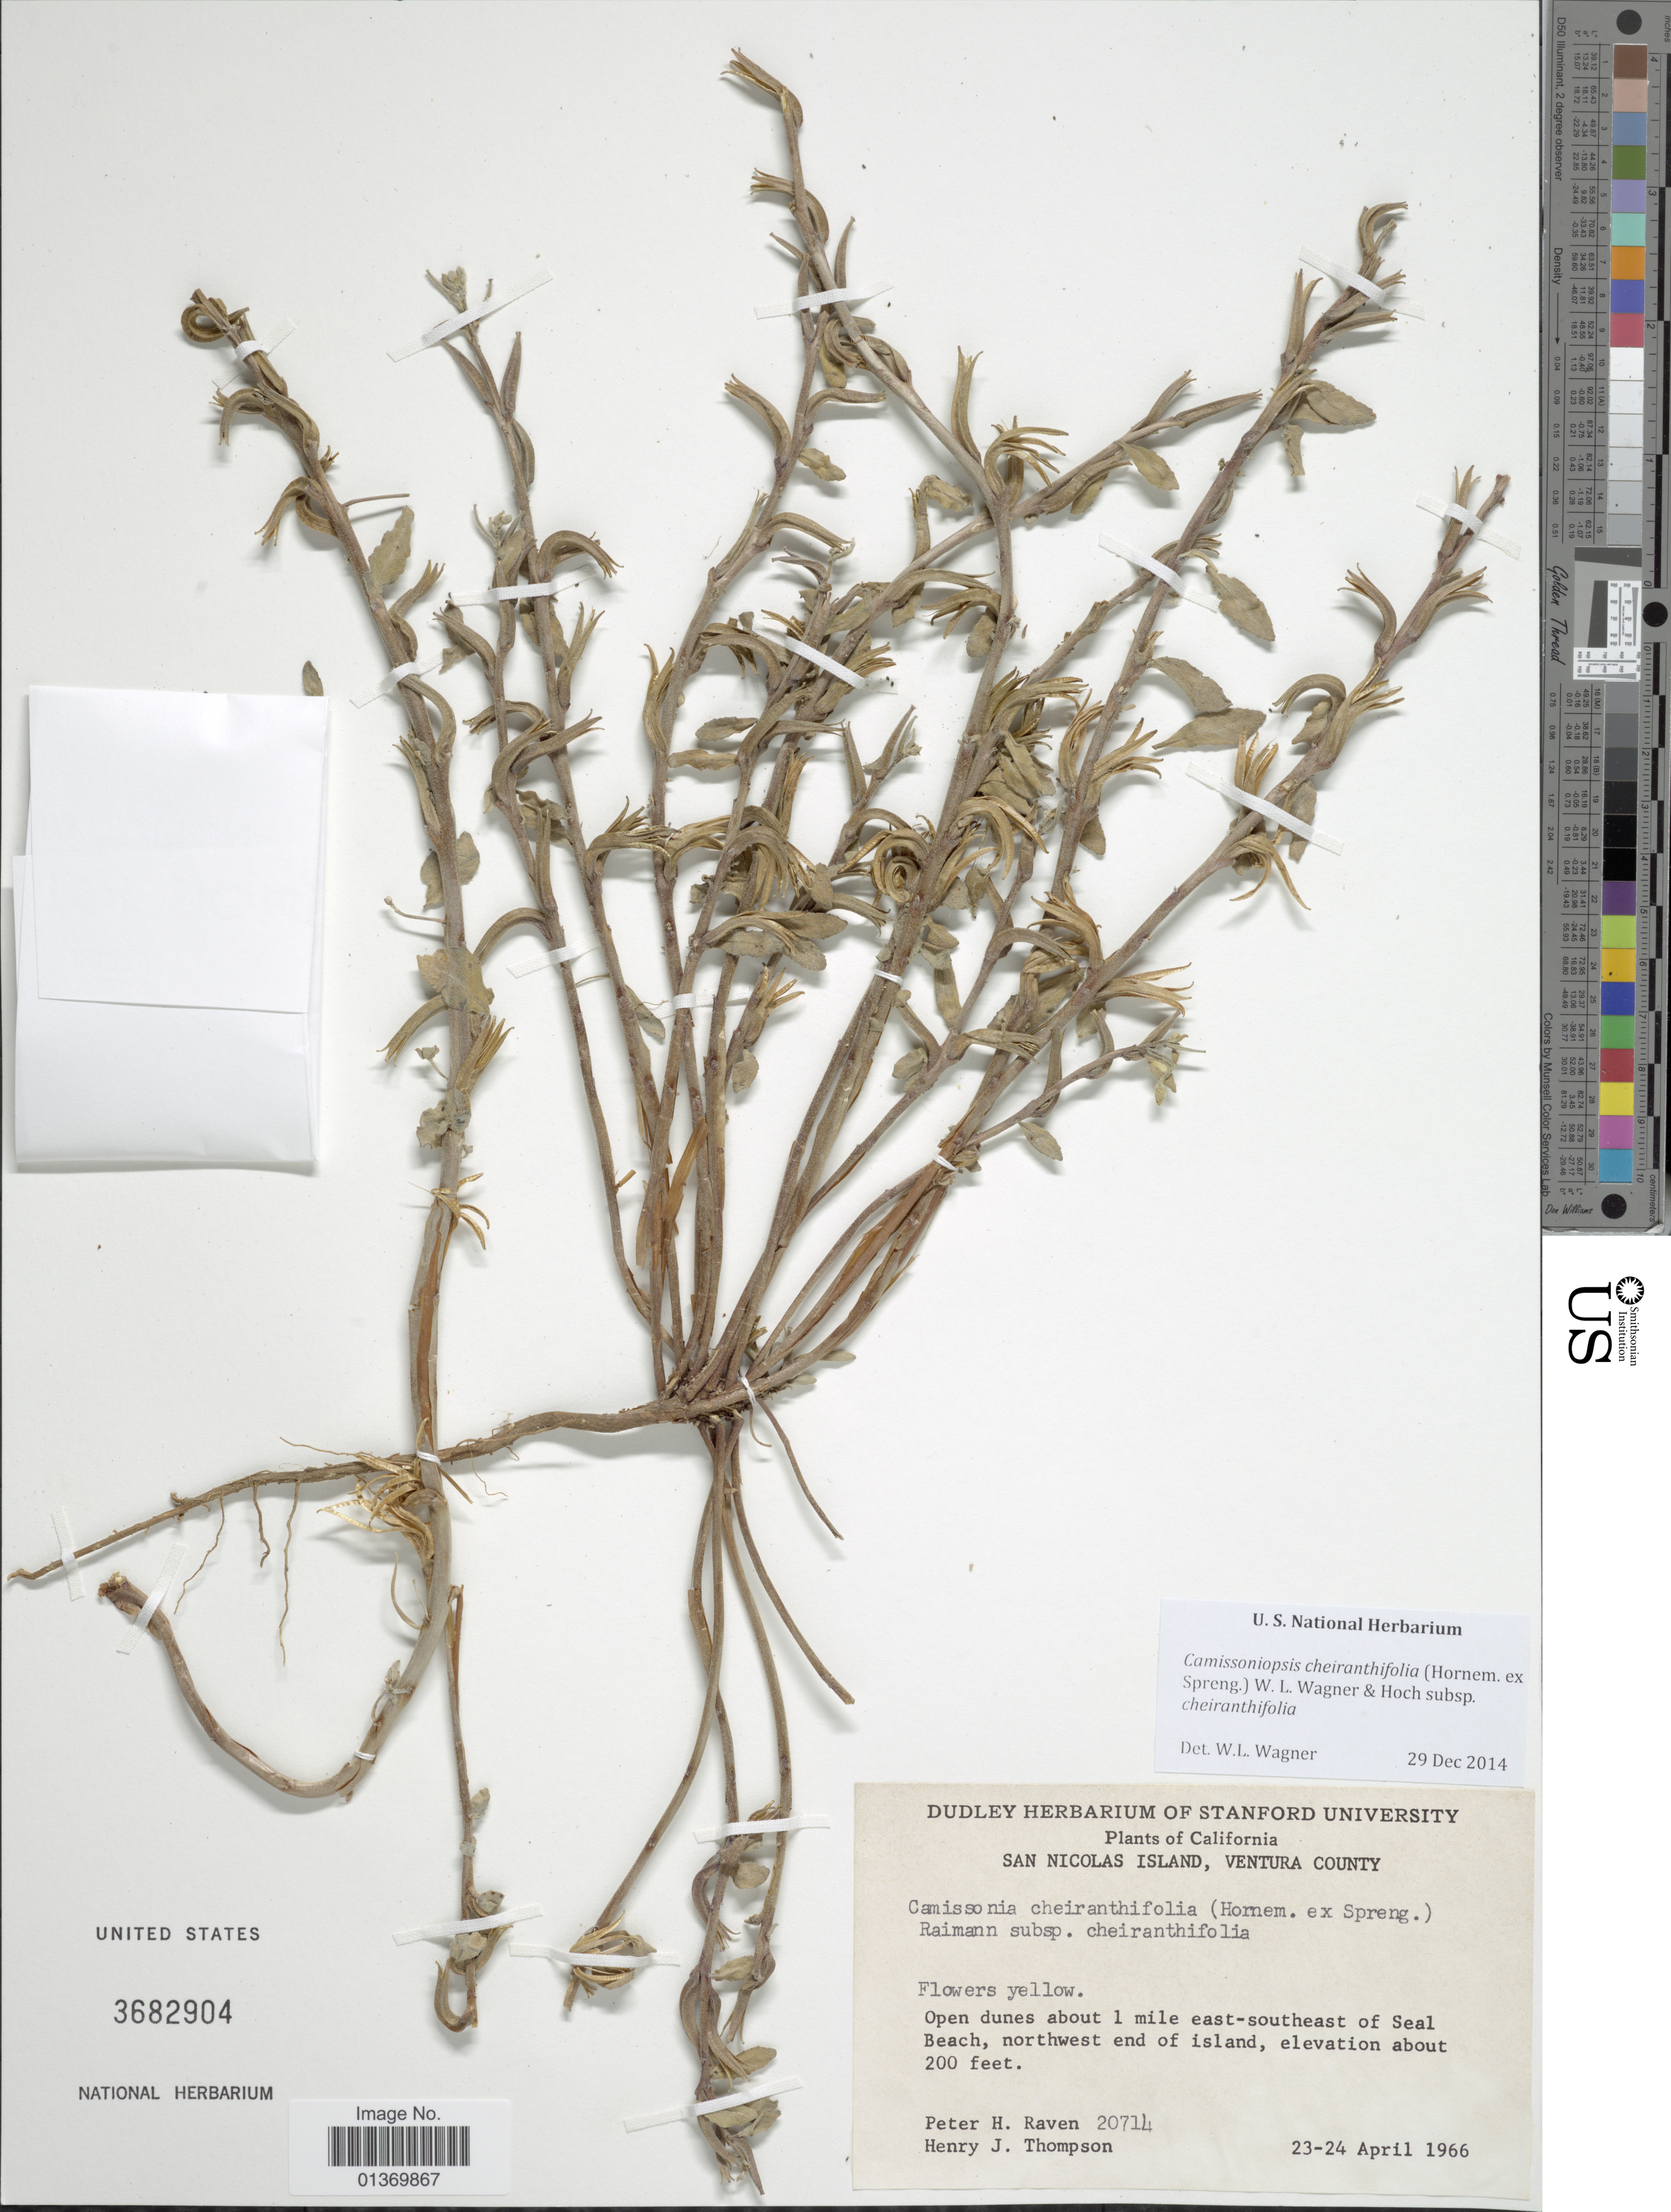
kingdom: Plantae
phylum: Tracheophyta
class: Magnoliopsida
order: Myrtales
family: Onagraceae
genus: Camissoniopsis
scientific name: Camissoniopsis cheiranthifolia subsp. cheiranthifolia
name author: (Hornem. ex Spreng.) W.L. Wagner & Hoch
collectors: P. H. Raven & H. J. Thompson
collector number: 20714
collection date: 1966-04-23/1966-04-24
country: United States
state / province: California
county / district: Ventura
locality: San Nicolas Island, Ventura County, open dunes about 1 mile east-southeast of Seal Beah, northwest end of island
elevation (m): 61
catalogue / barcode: US 3682904